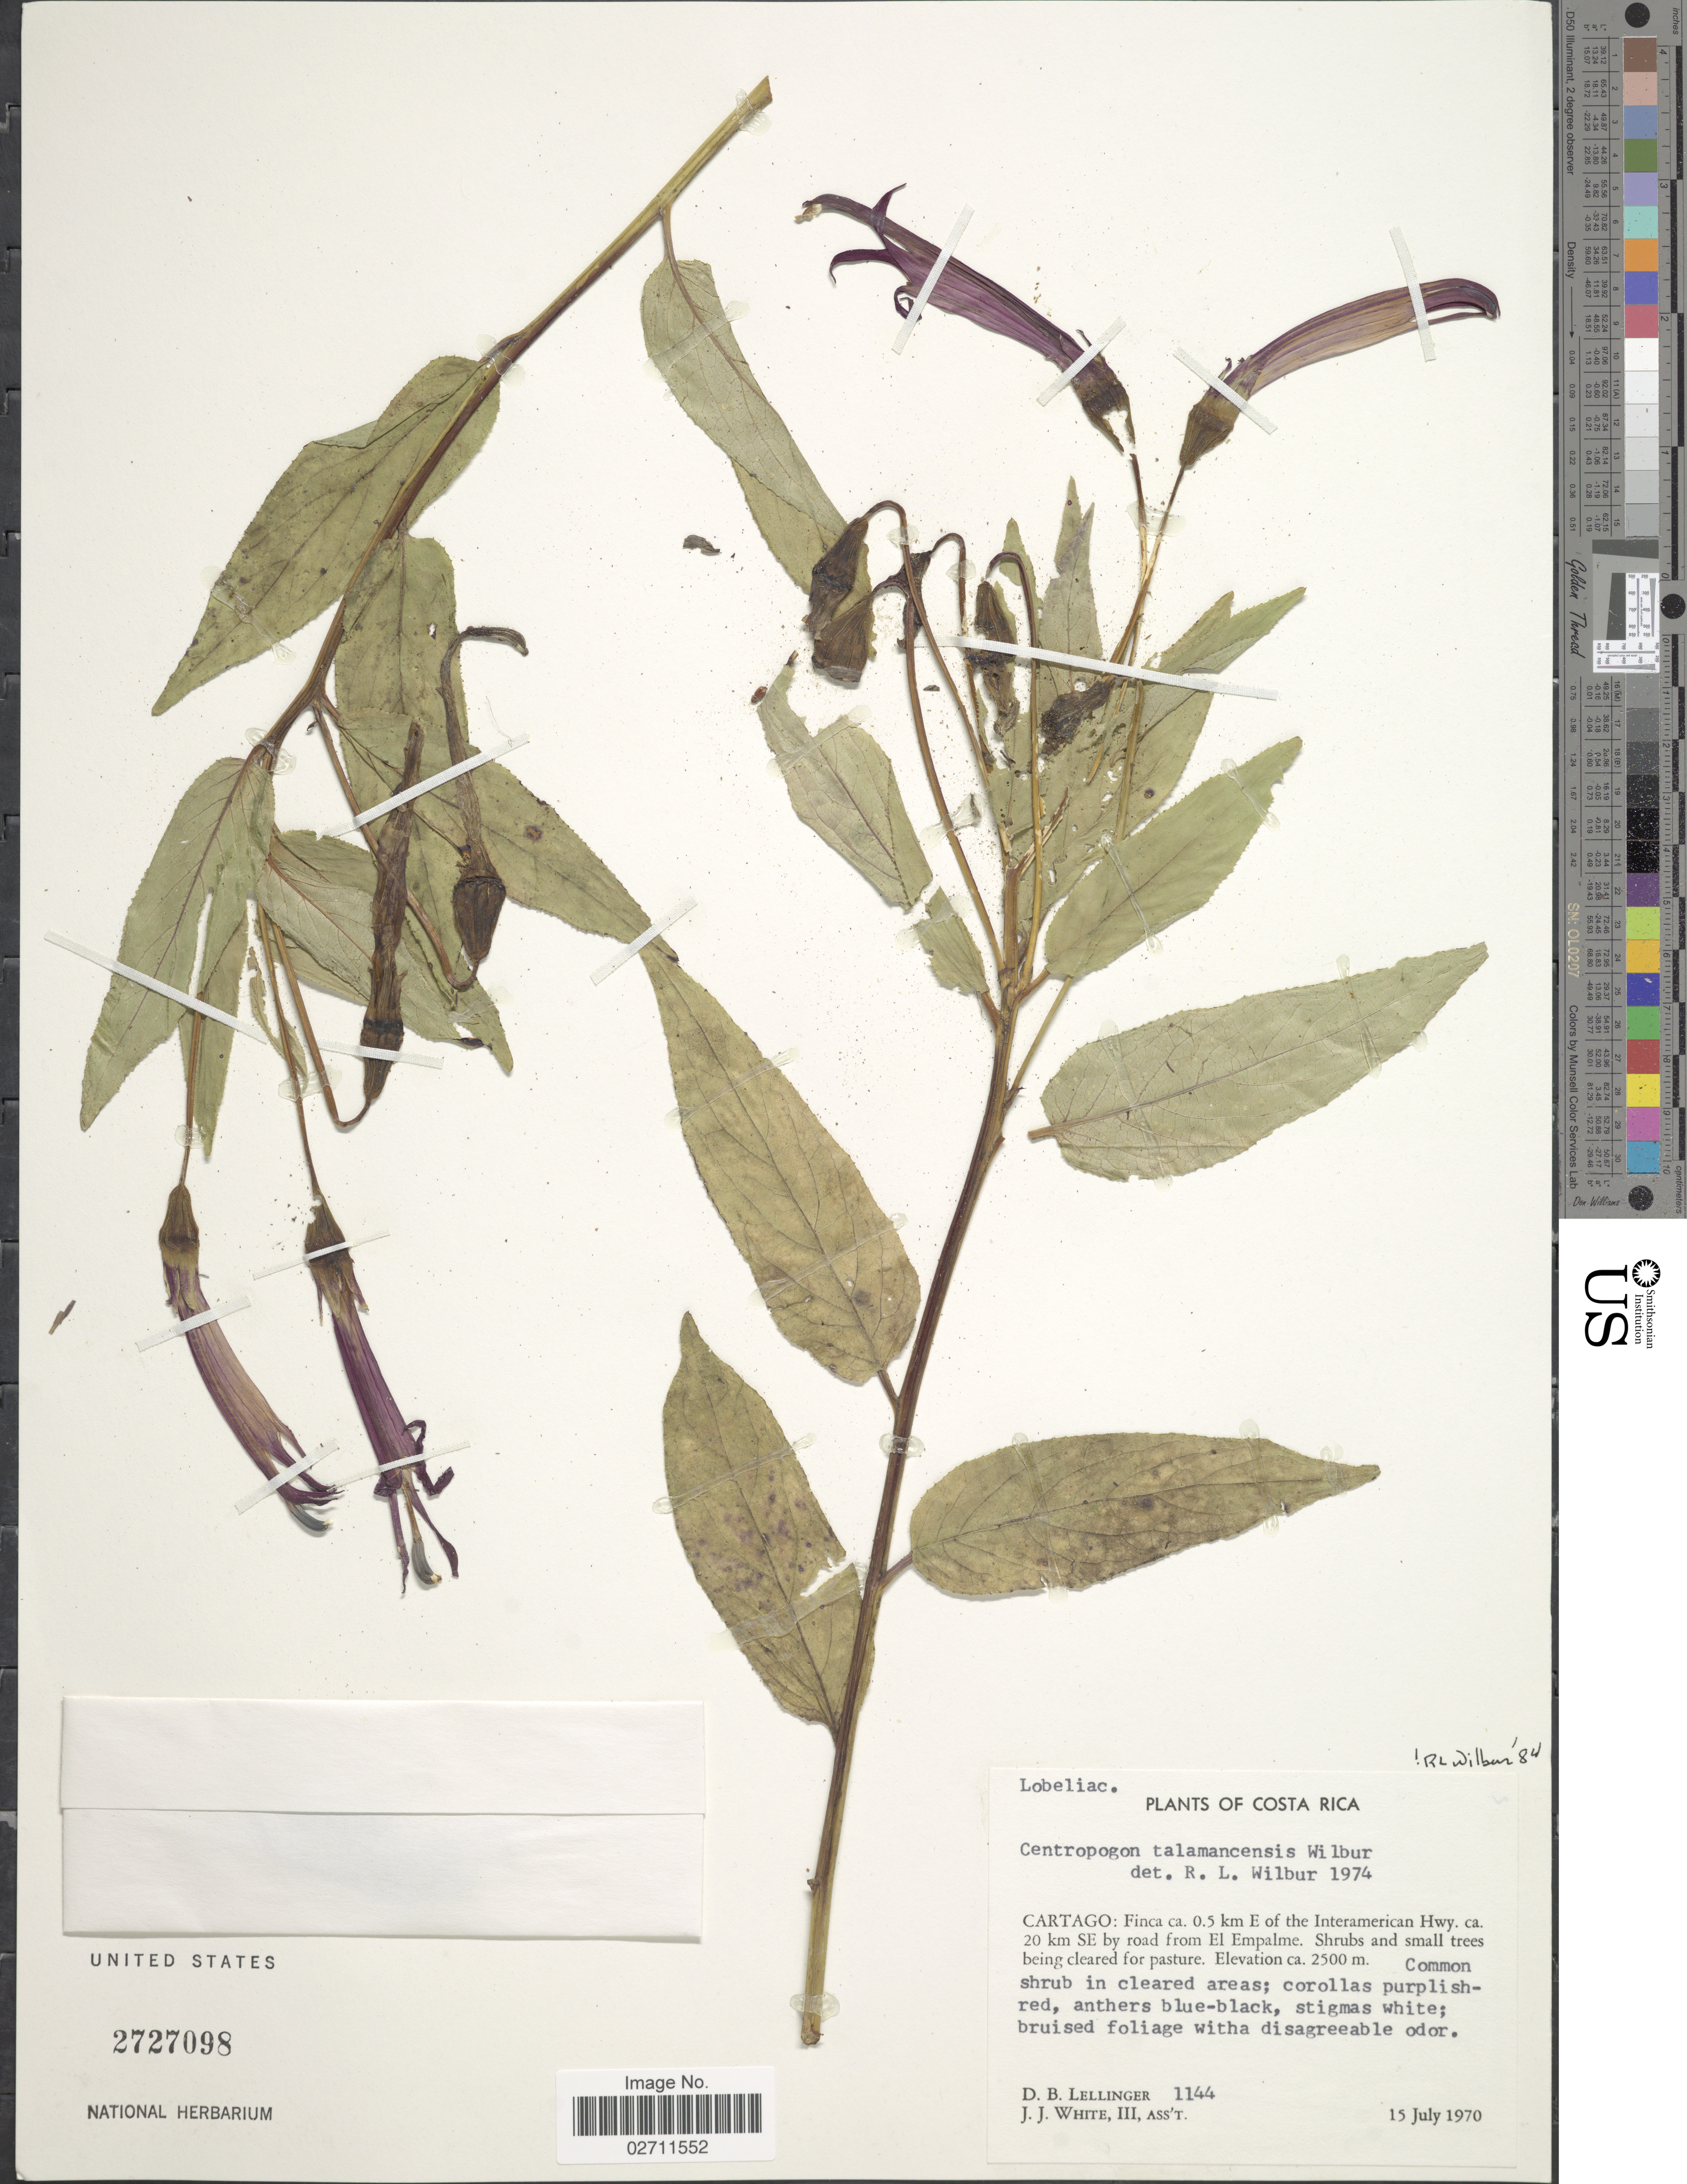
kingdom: Plantae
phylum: Tracheophyta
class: Magnoliopsida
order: Asterales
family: Campanulaceae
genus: Centropogon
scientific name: Centropogon talamancensis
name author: Wilbur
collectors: D. B. Lellinger & J. J. White III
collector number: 1144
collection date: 1970-07-15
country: Costa Rica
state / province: Cartago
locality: Finca ca. 0.5 km E of Interamerican Hwy, ca. 20 km SE by road from El Empalme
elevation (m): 2500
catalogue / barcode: US 2727098